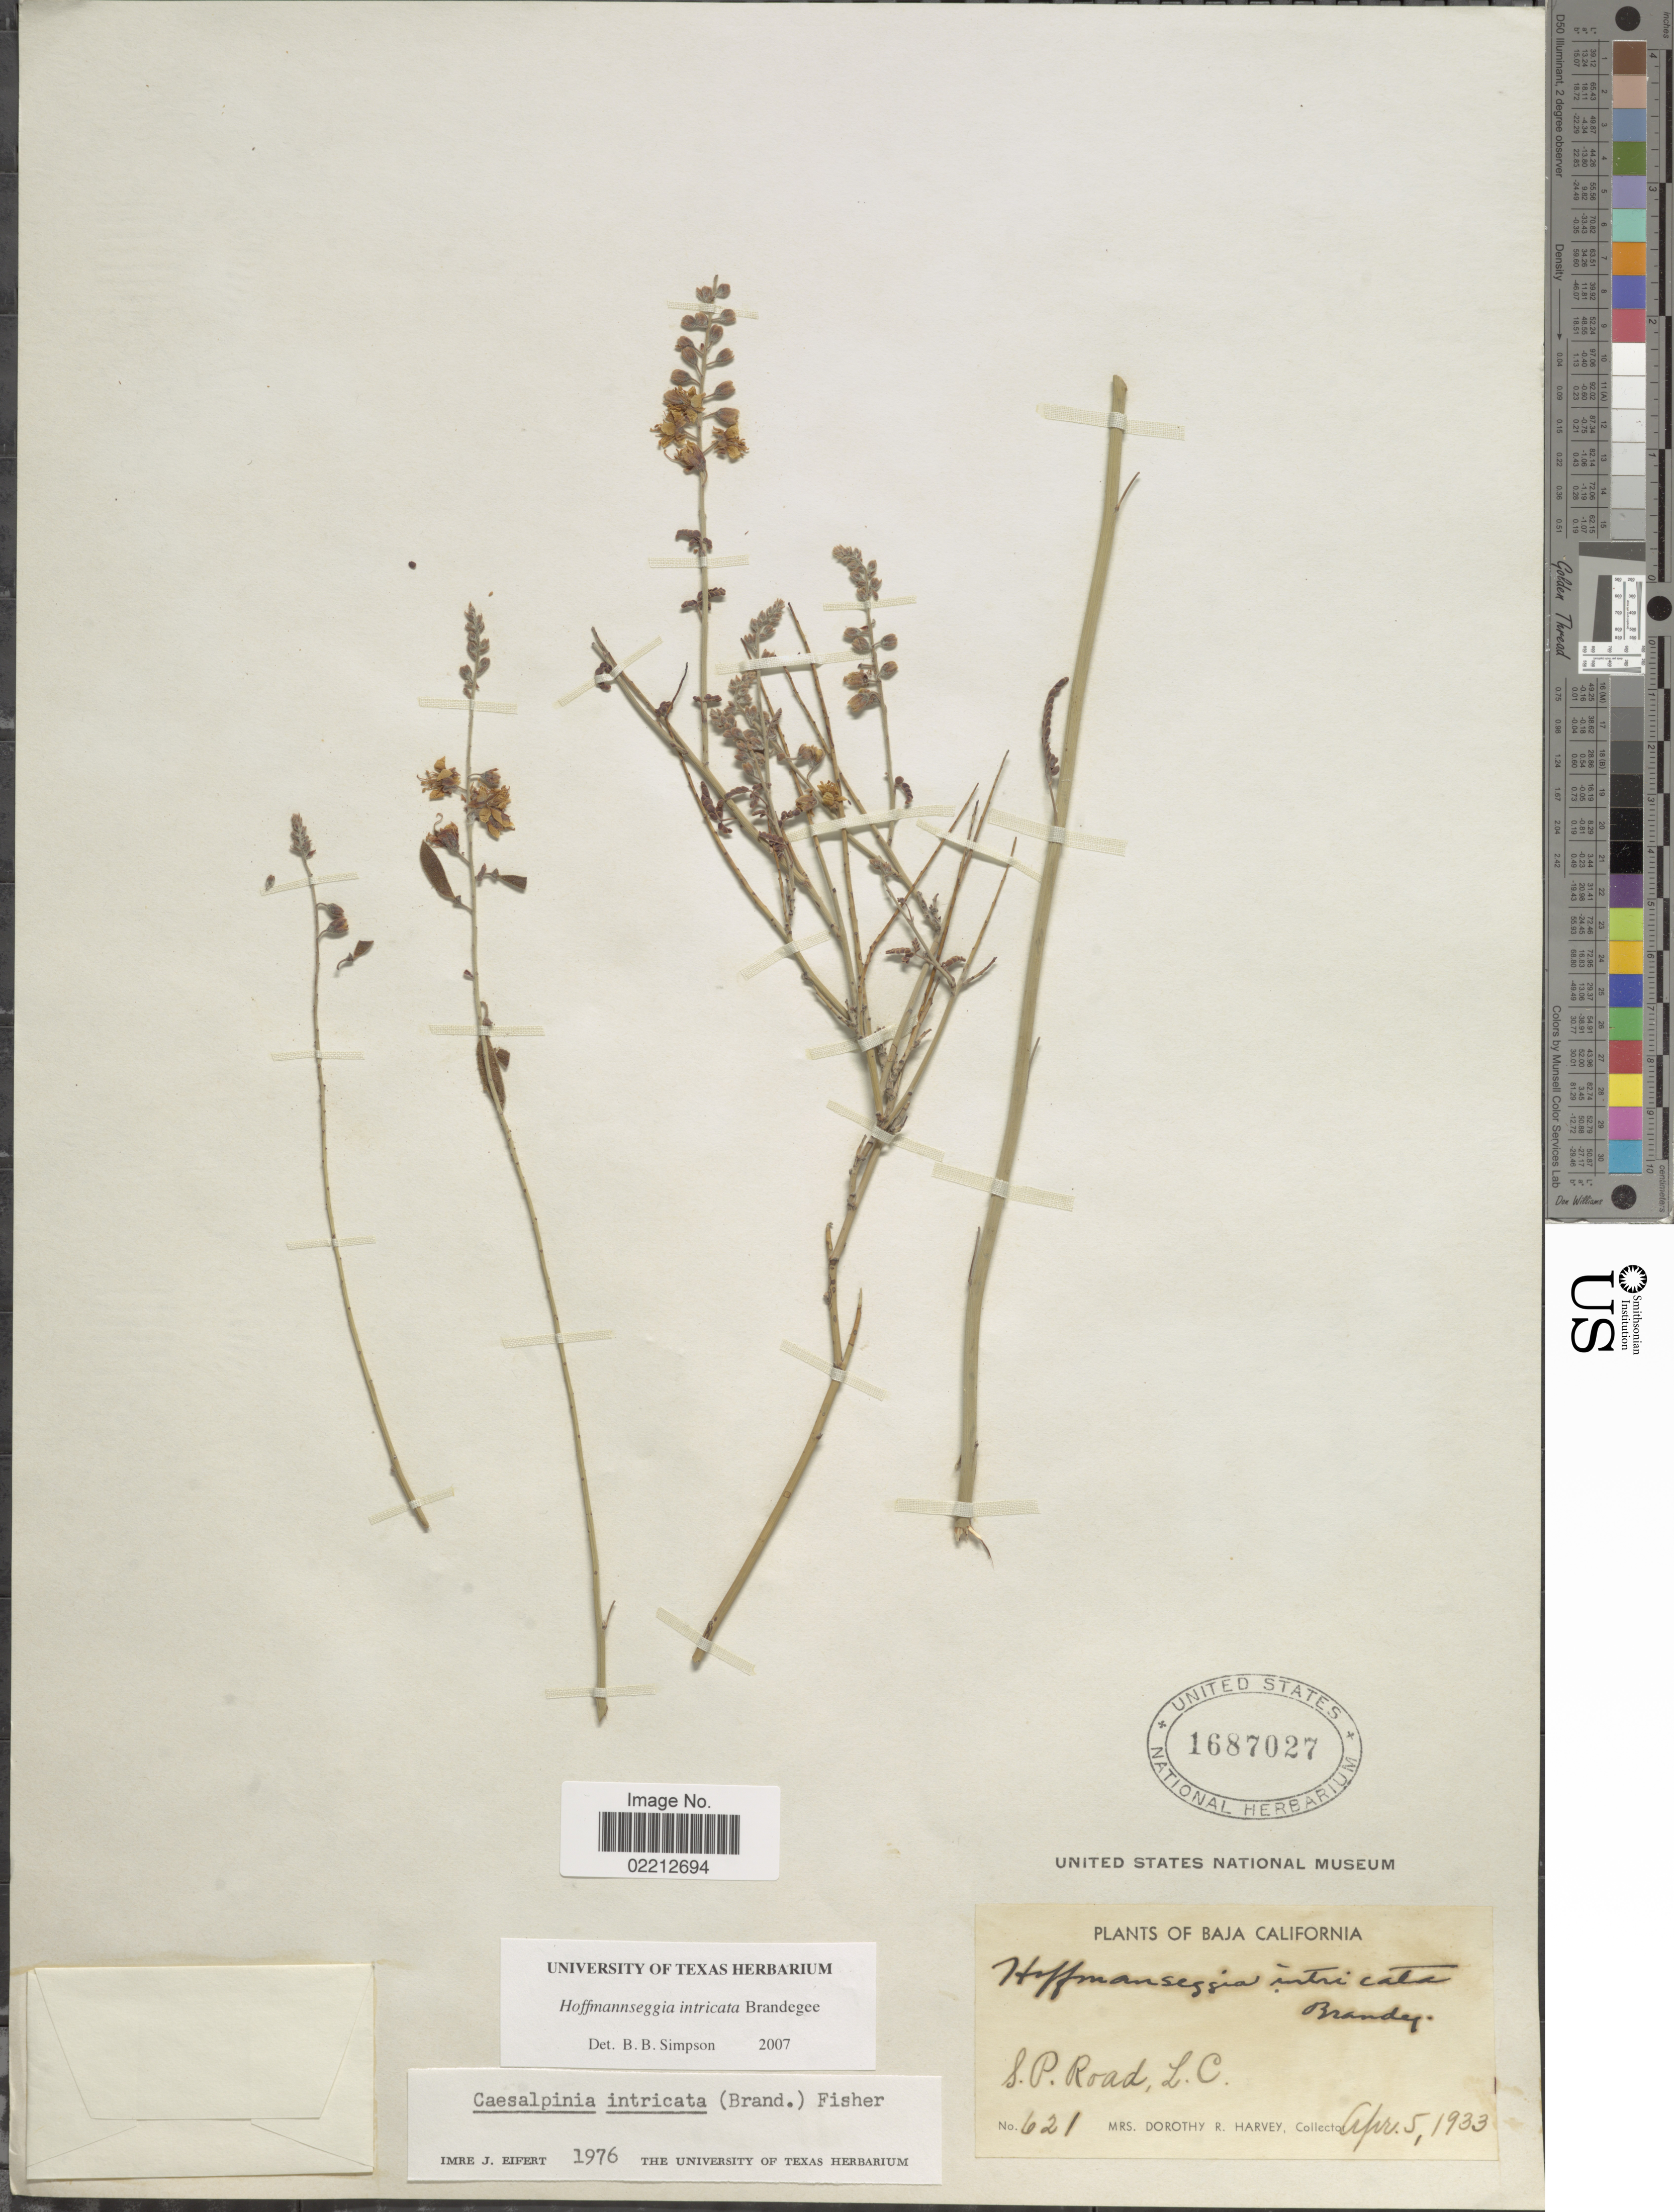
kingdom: Plantae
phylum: Tracheophyta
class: Magnoliopsida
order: Fabales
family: Fabaceae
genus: Hoffmannseggia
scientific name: Hoffmannseggia intricata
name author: Brandegee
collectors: Harvey, Mrs. D. R.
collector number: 621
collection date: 1933-04-05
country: Mexico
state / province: Baja California Norte / Baja California Sur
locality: S.P. Road, L.C.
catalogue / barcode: US 1687027